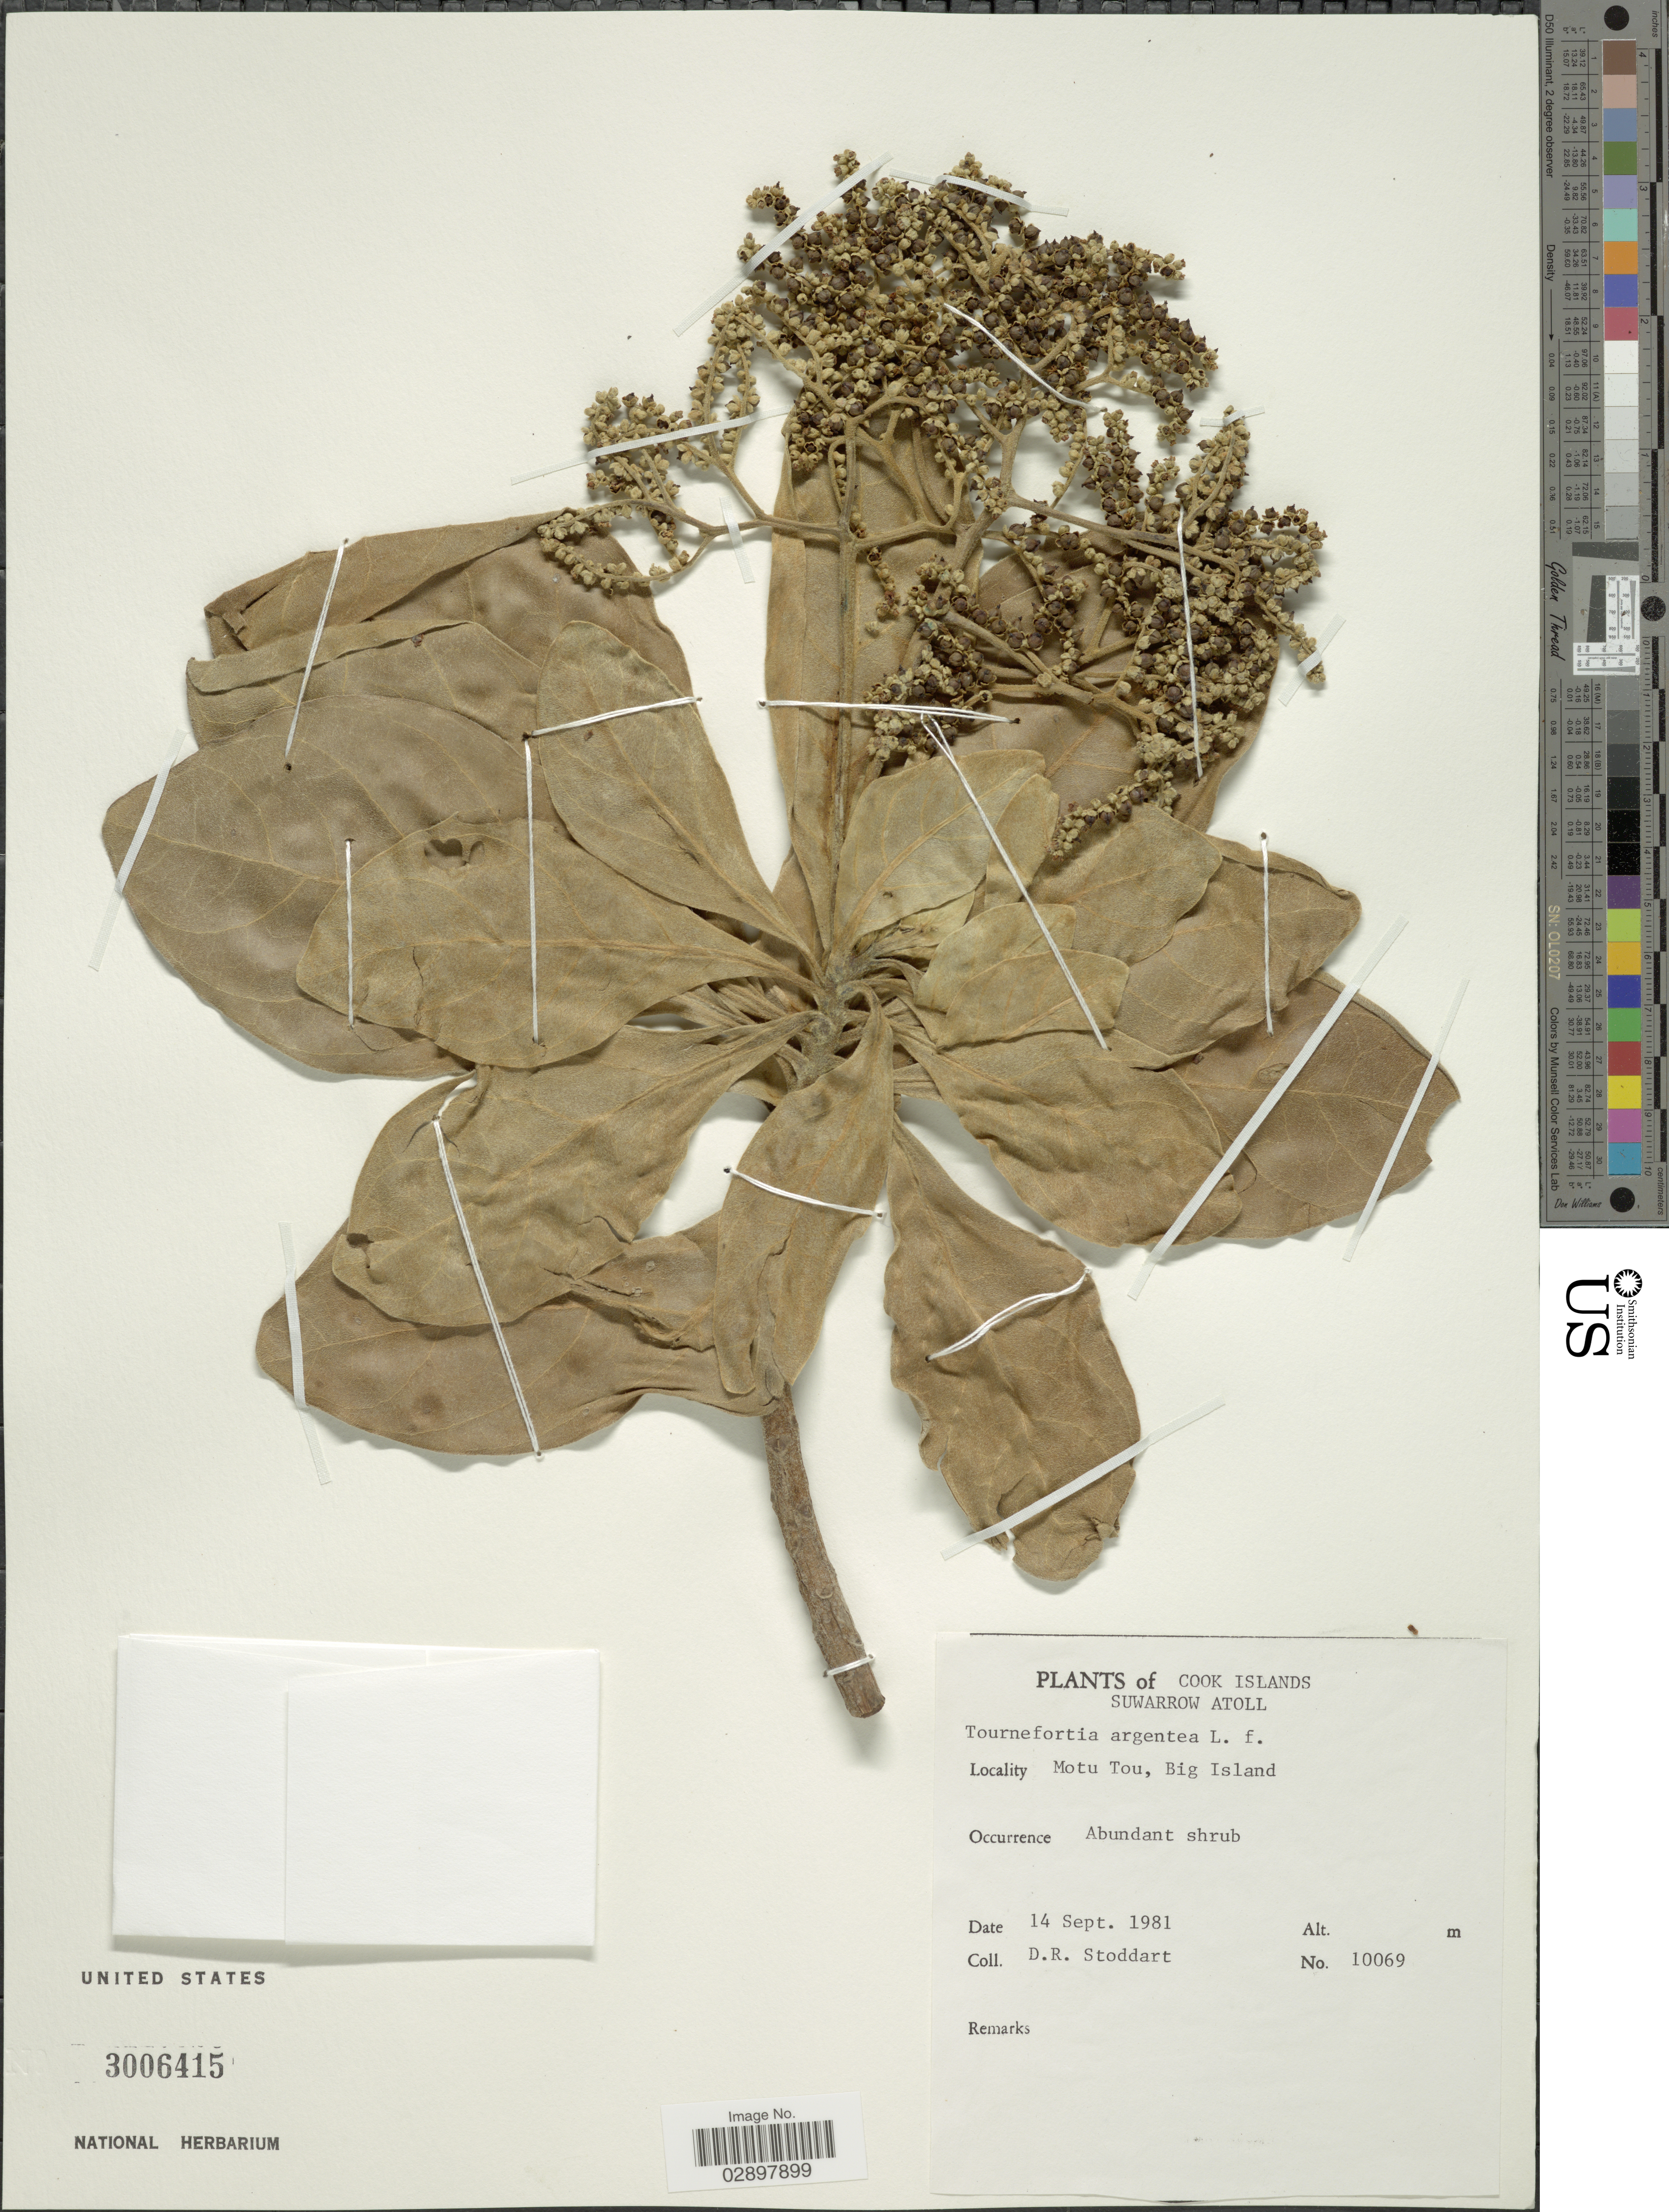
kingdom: Plantae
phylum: Tracheophyta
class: Magnoliopsida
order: Boraginales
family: Heliotropiaceae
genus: Heliotropium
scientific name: Heliotropium arboreum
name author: (Blanco) Mabberley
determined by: Wagner, W. L., (BOT), Smithsonian Institution - National Museum of Natural History (UNITED STATES)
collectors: D. R. Stoddart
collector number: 10069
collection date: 1981-09-14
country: Cook Islands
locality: Suwarrow Atoll. Motu Tou, Big Island.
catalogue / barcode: US 3006415